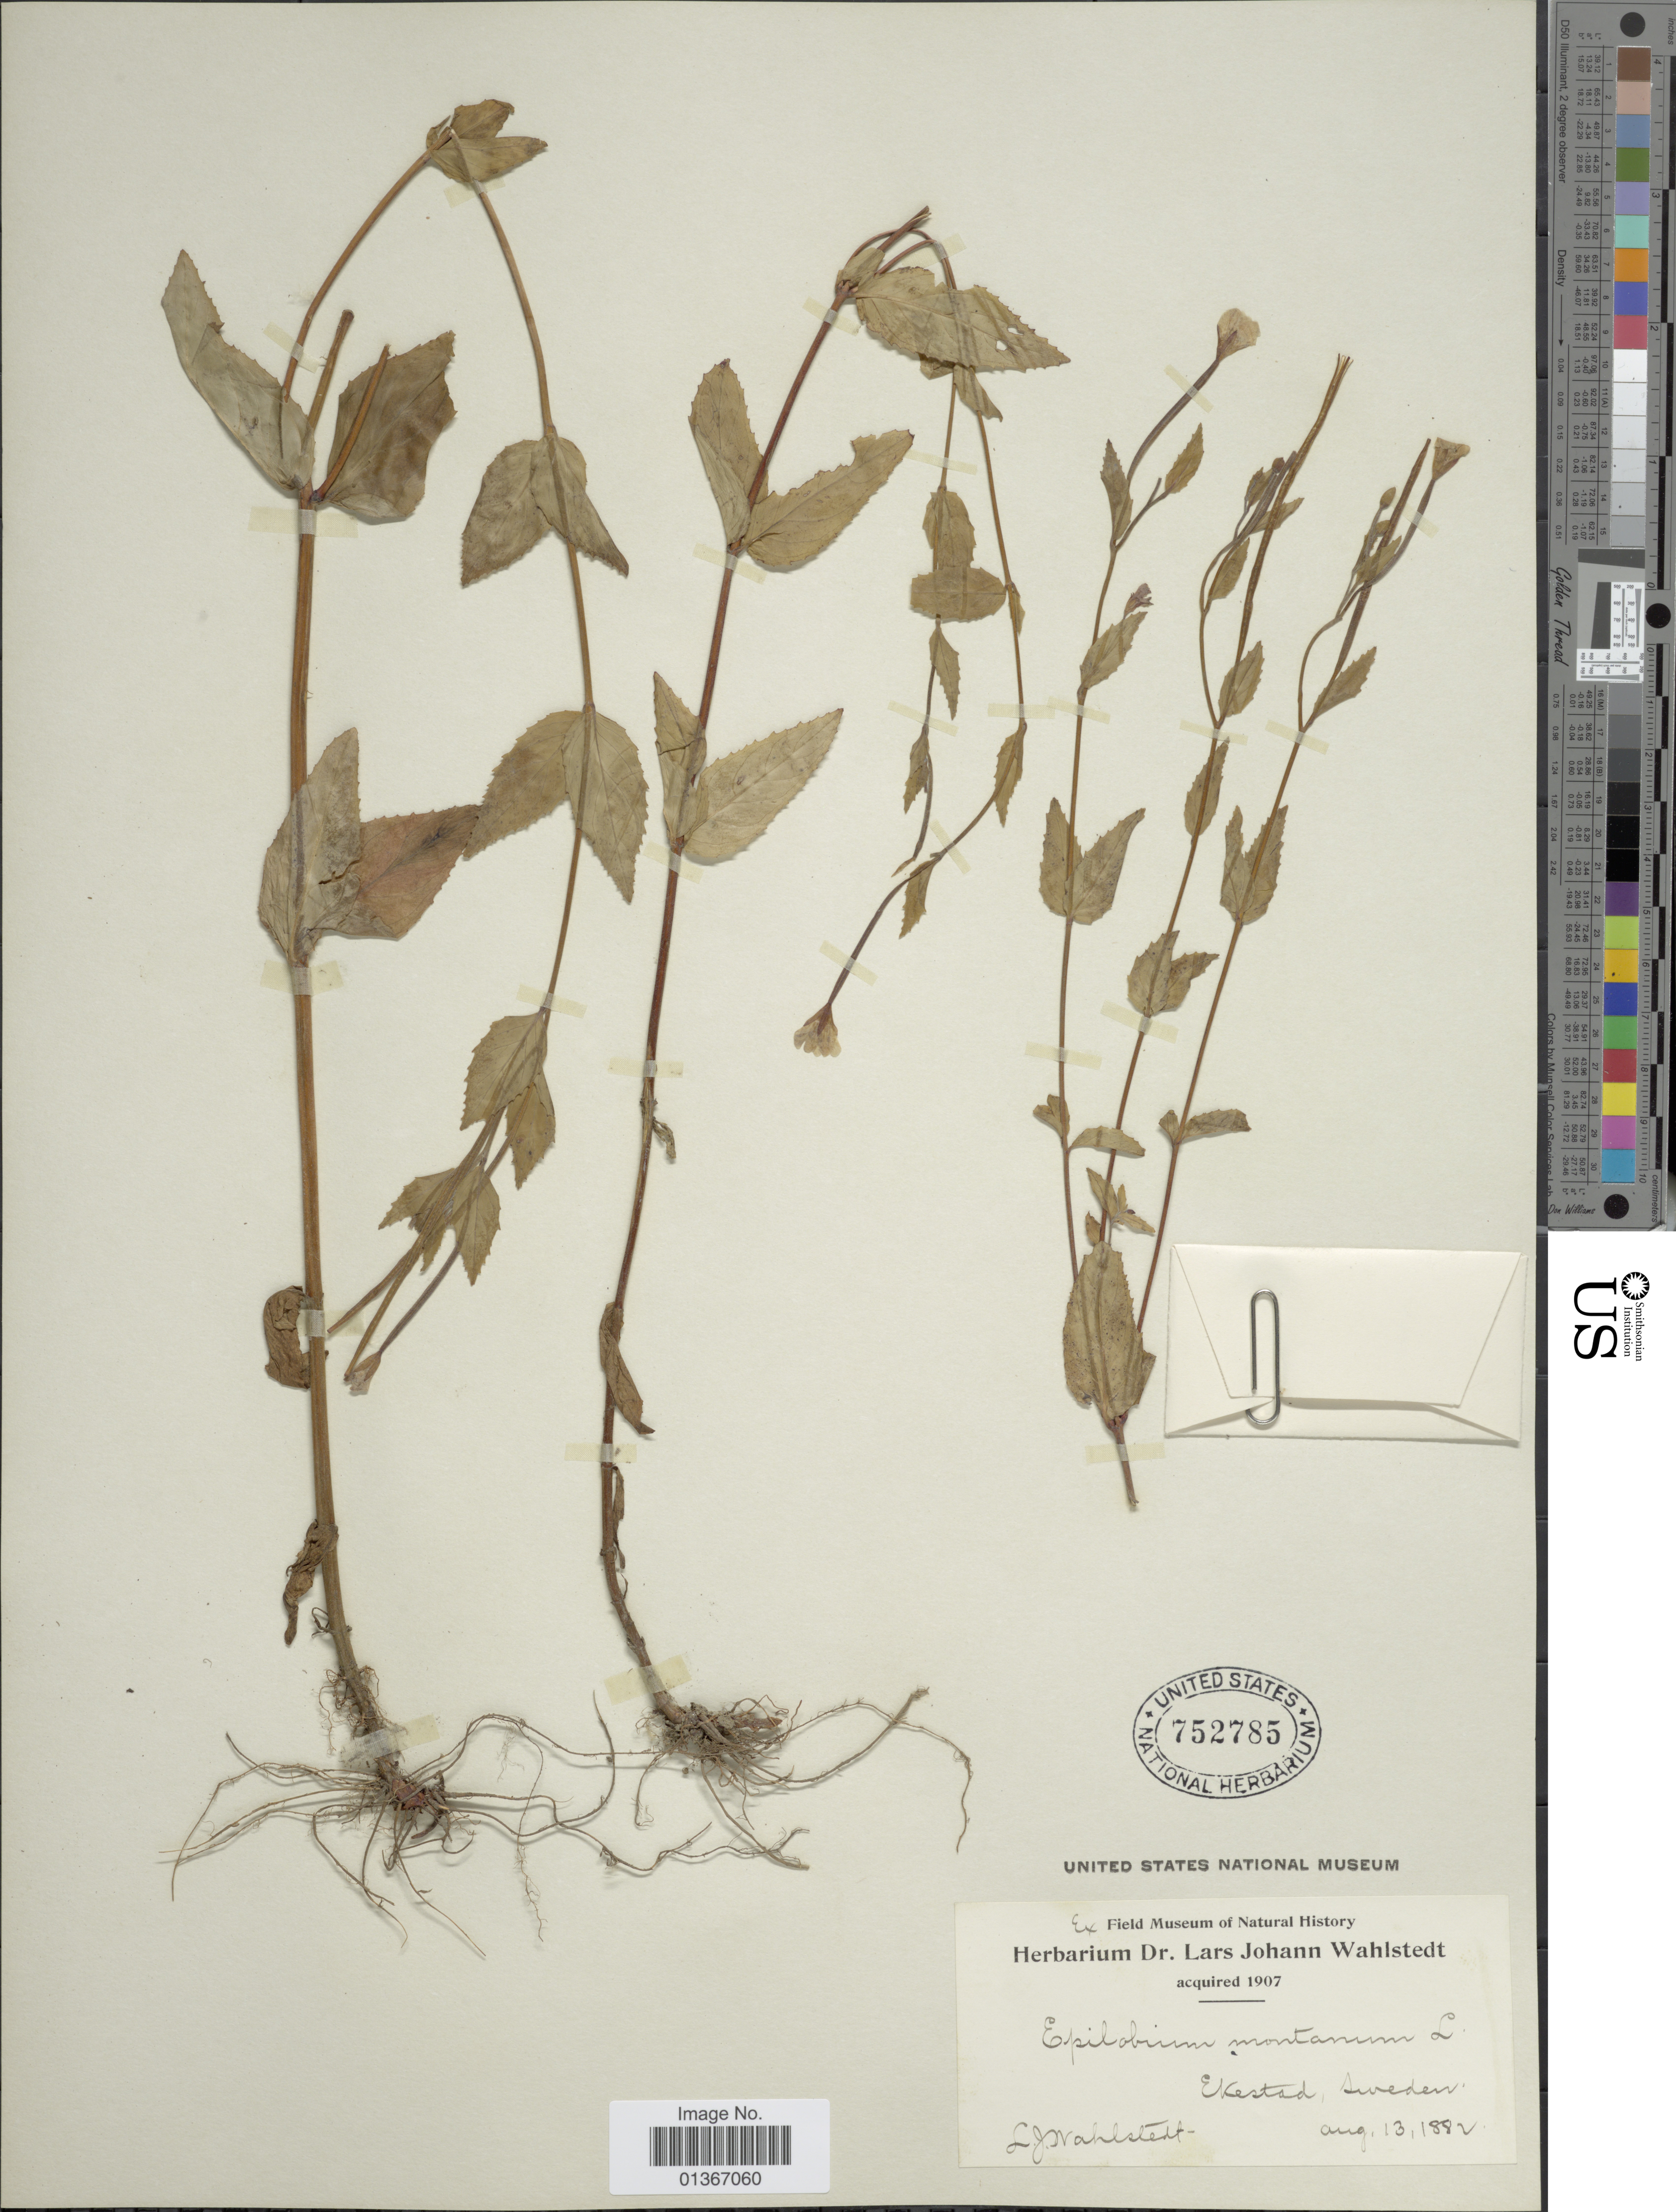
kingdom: Plantae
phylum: Tracheophyta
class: Magnoliopsida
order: Myrtales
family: Onagraceae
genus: Epilobium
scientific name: Epilobium montanum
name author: L.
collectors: L. J. Wahlstedt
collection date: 1882-08-13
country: Sweden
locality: Ekestad.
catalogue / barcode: US 752785